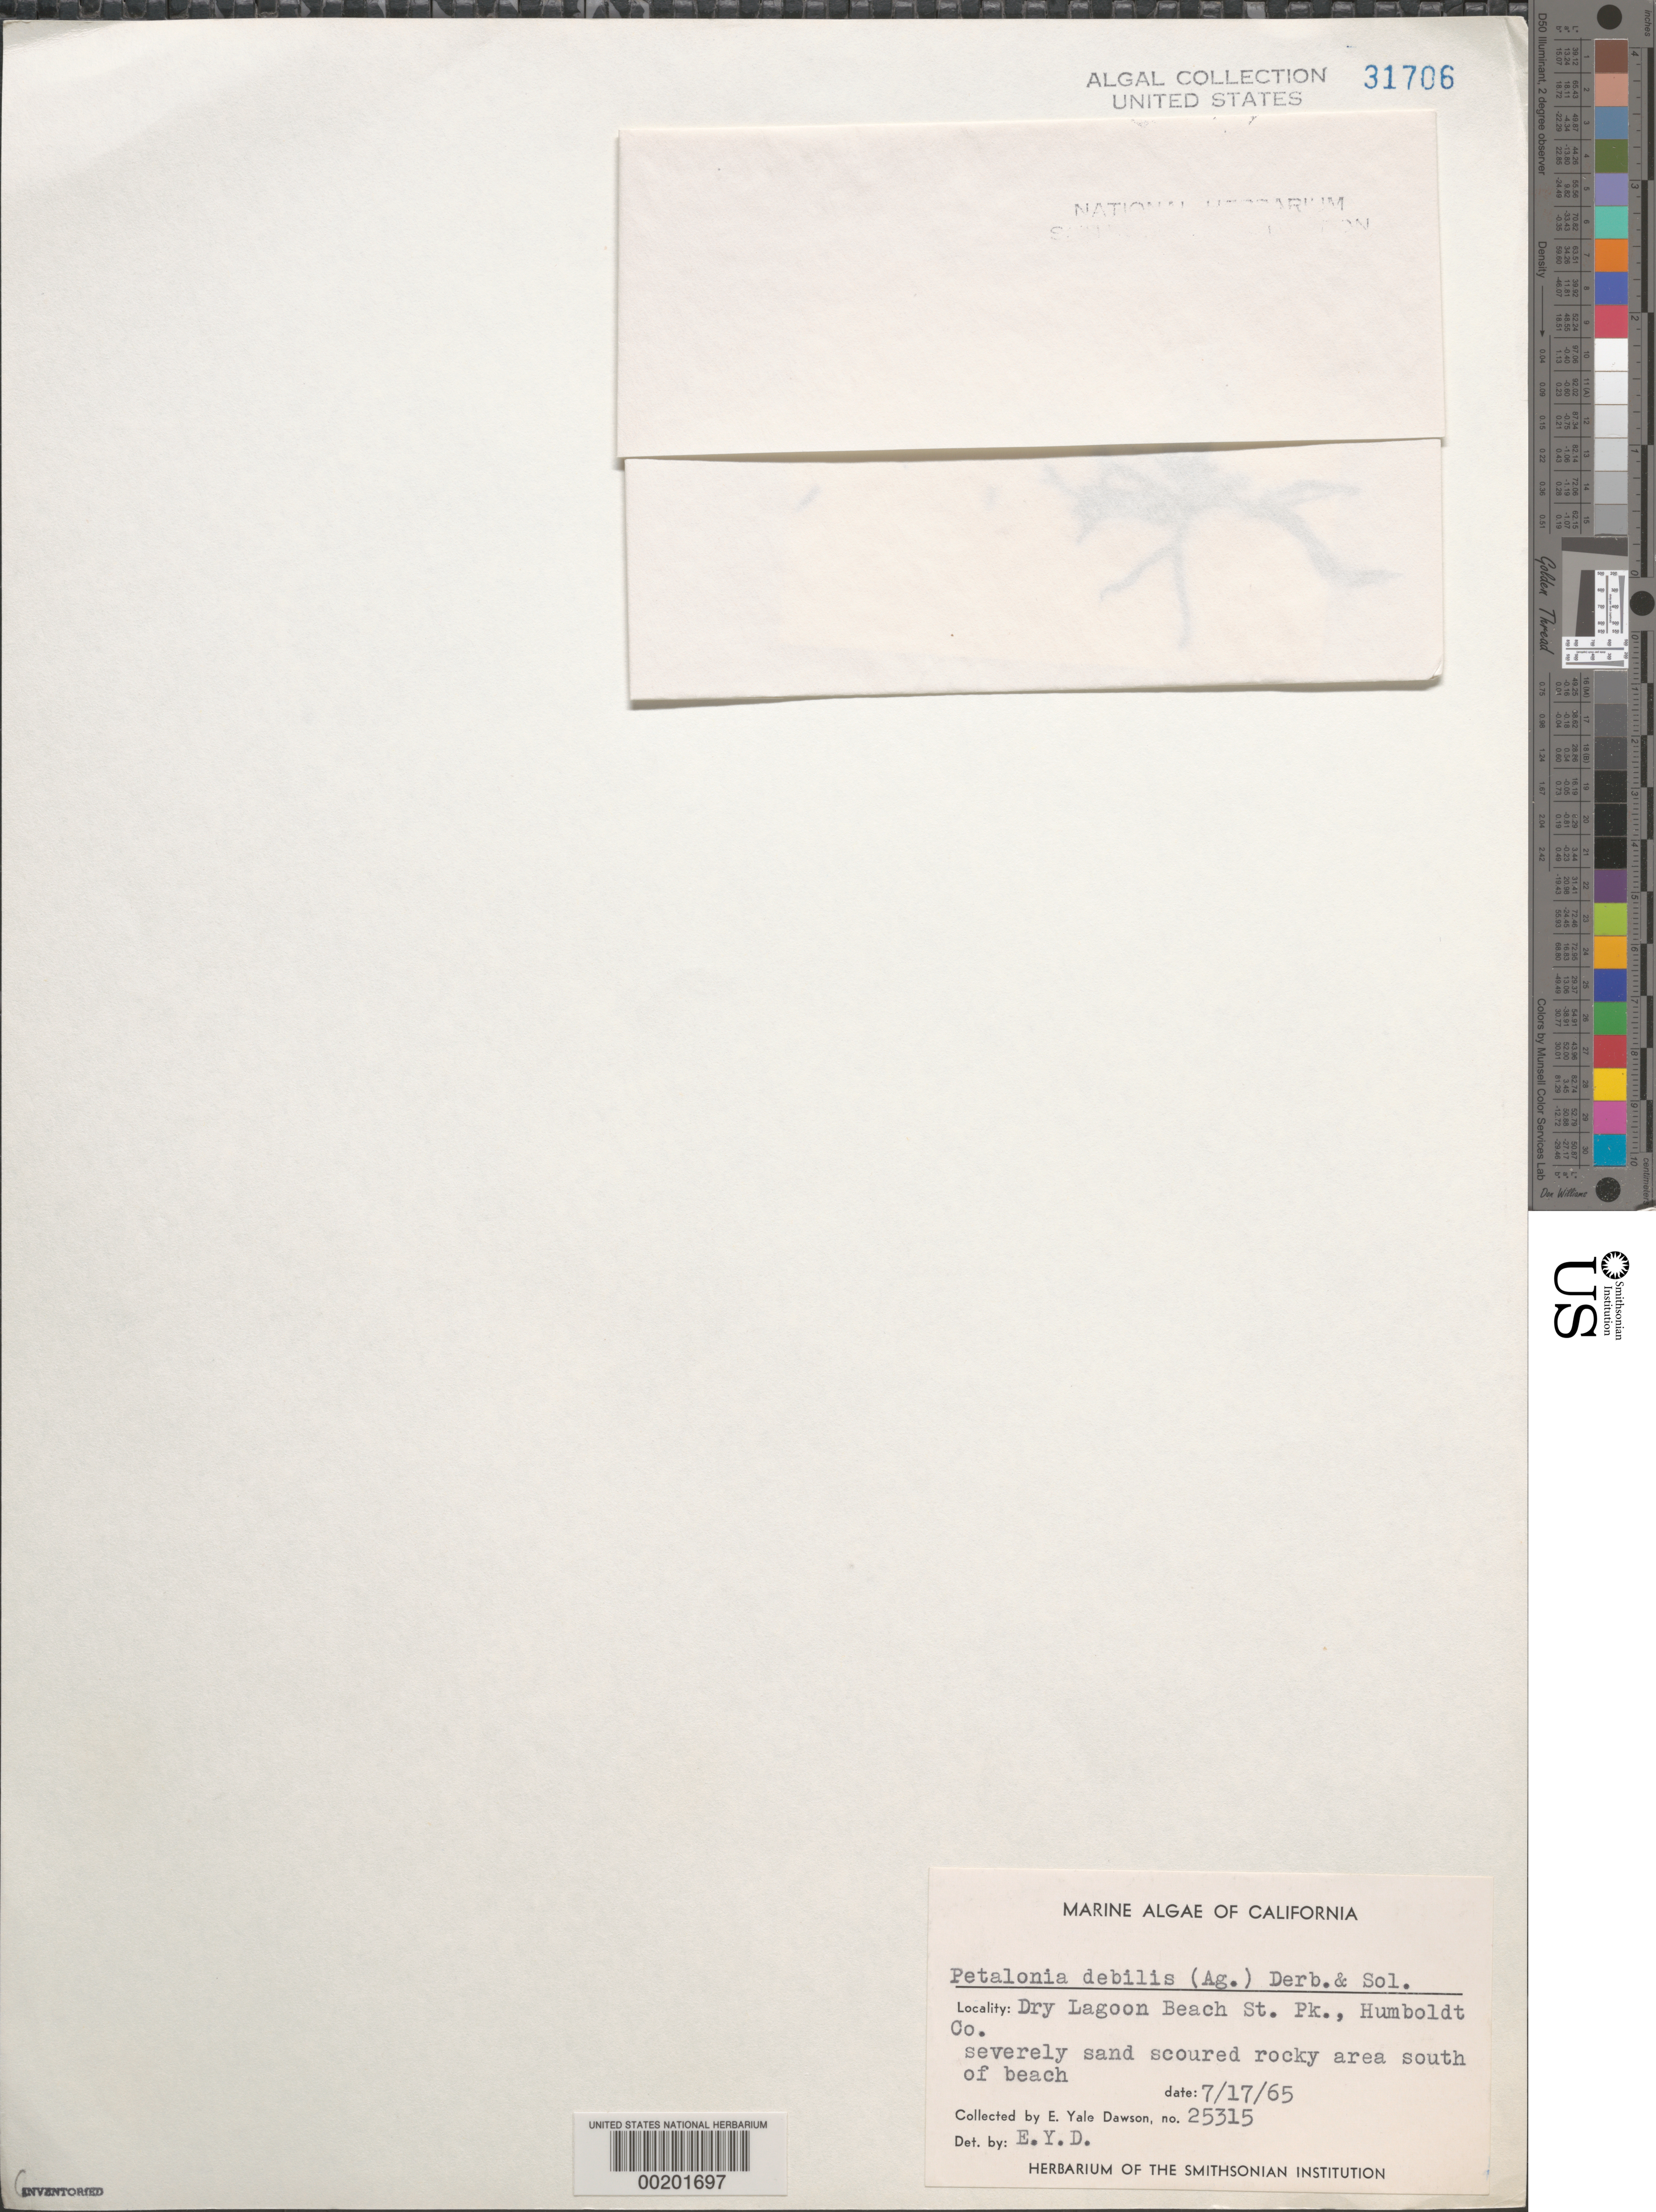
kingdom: Chromista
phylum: Ochrophyta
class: Phaeophyceae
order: Scytosiphonales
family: Scytosiphonaceae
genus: Petalonia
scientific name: Petalonia fascia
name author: (O.F. Müller) Kuntze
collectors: E. Y. Dawson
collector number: EYD 25315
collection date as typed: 17 Jul 1965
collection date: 1965-07-17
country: United States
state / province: California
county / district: Humboldt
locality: Dry Lagoon Beach State Park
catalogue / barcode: US 31706